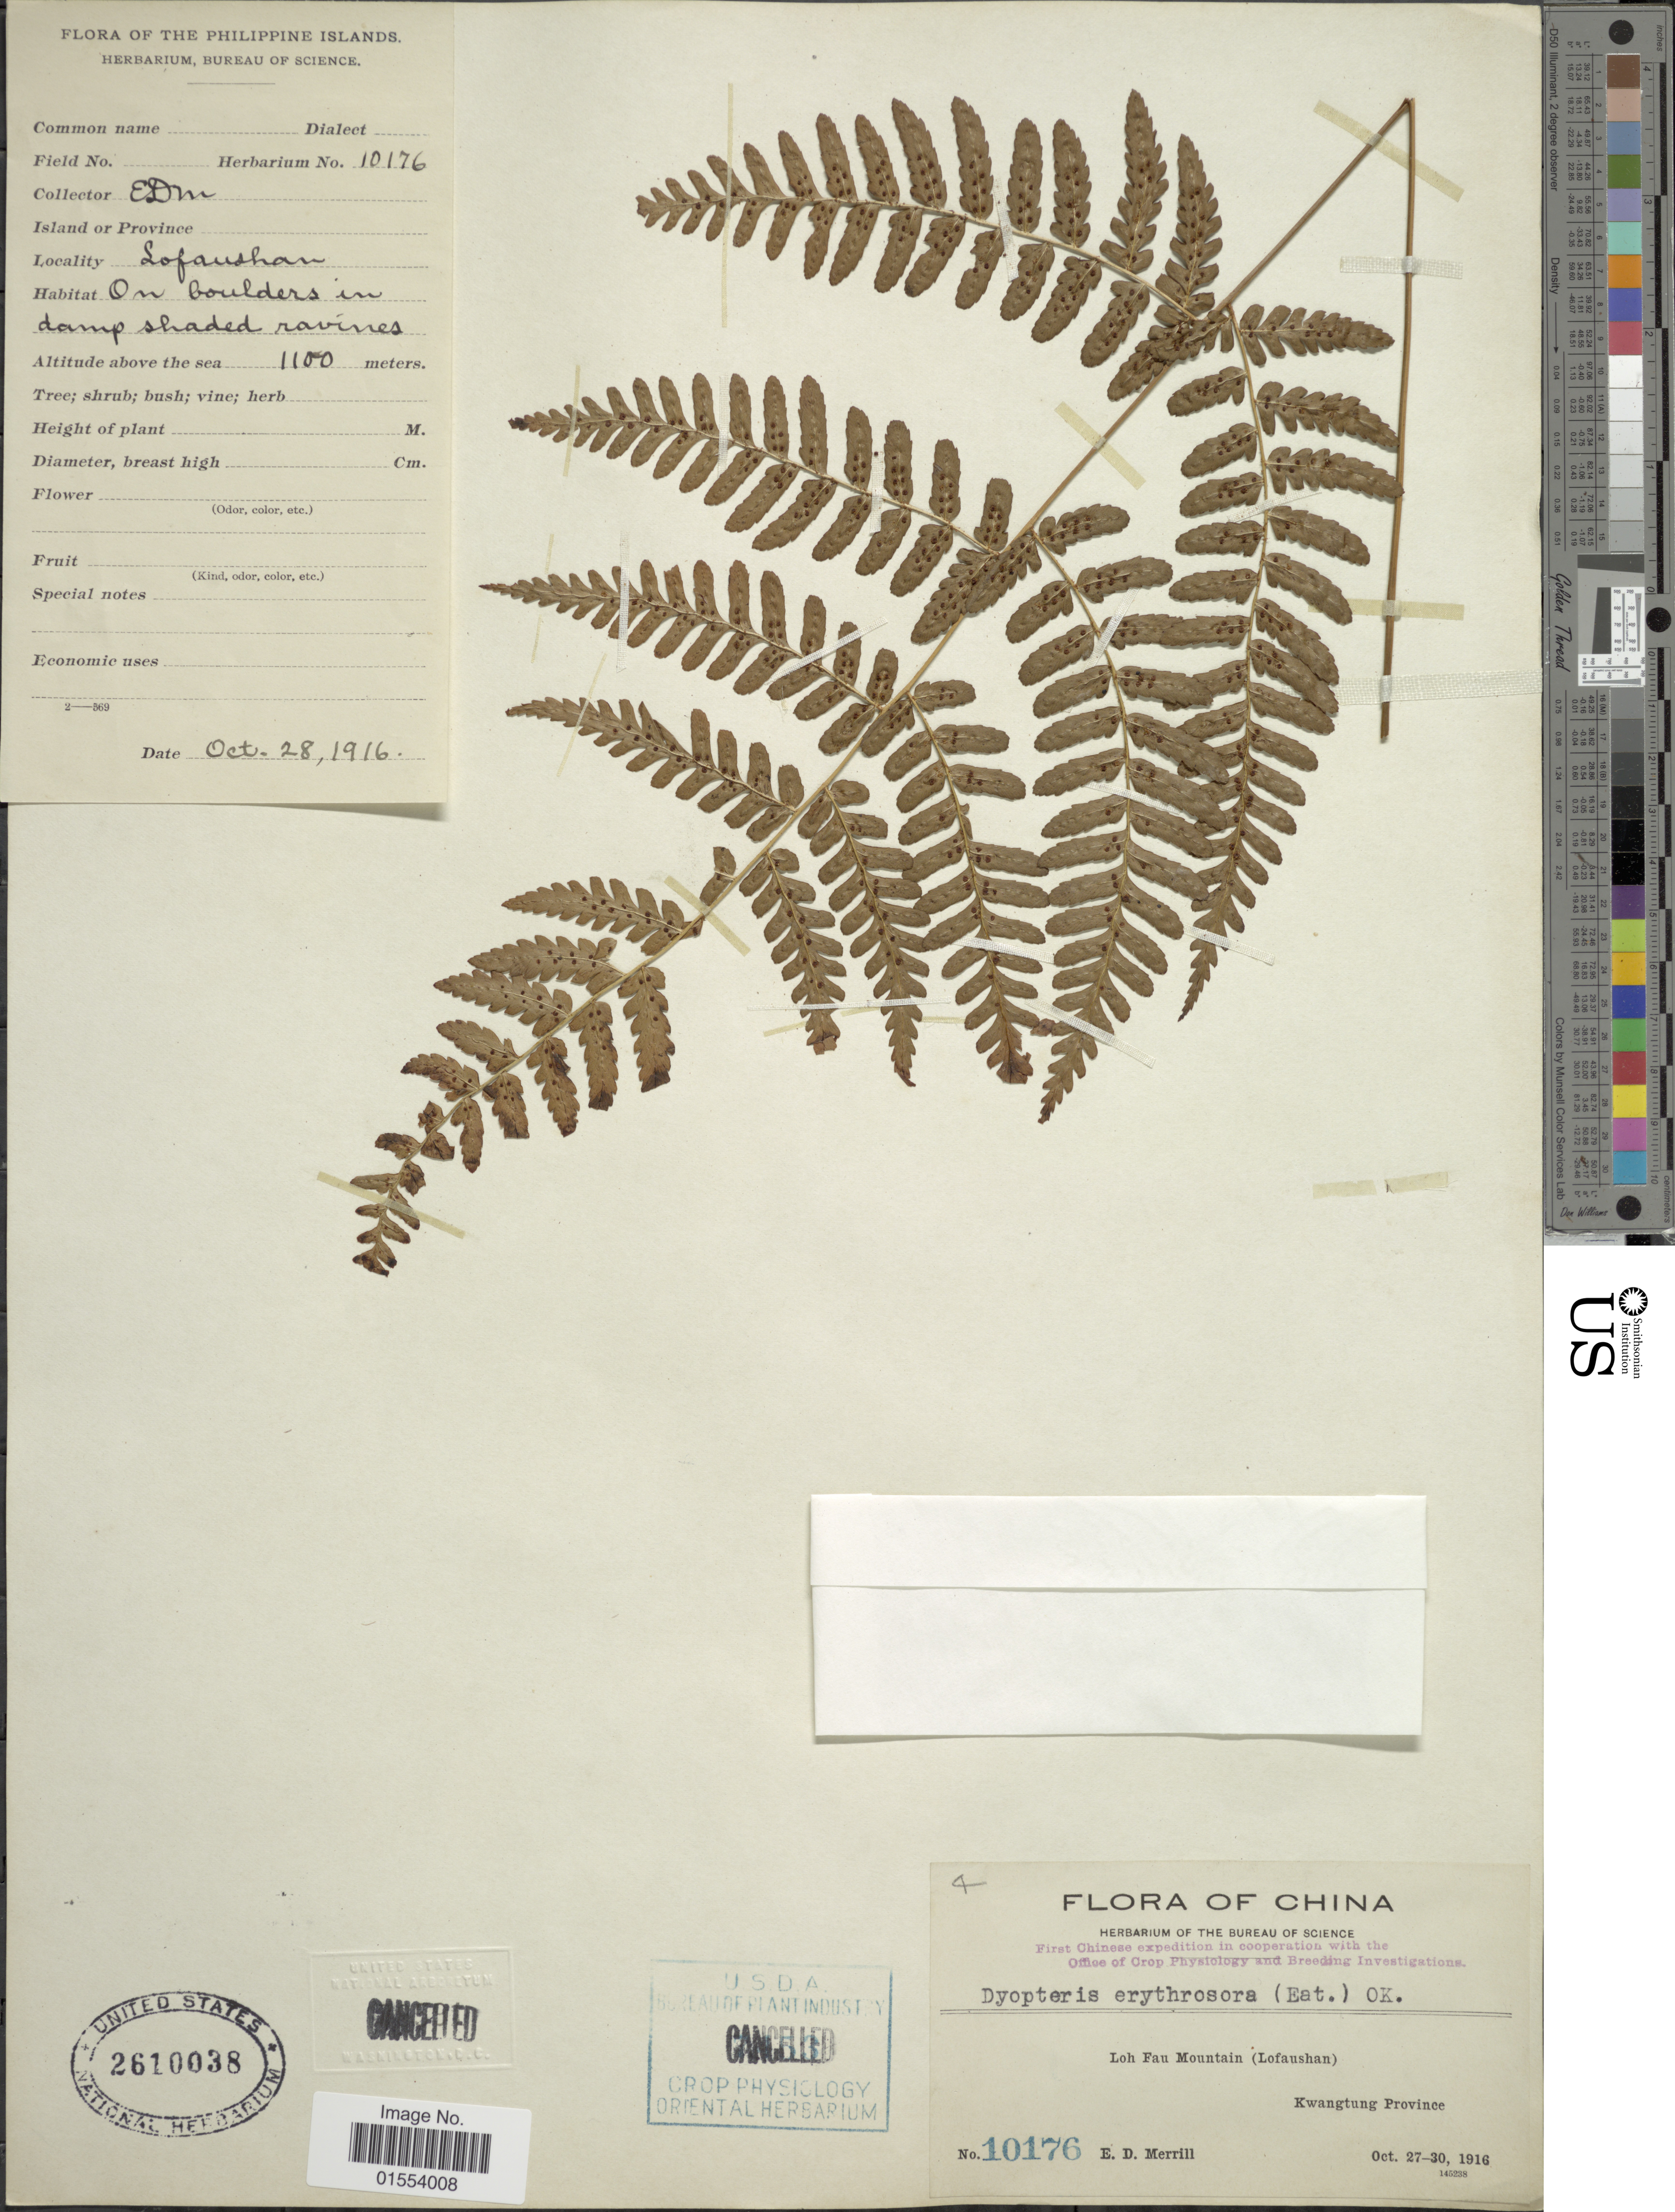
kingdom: Plantae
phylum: Tracheophyta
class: Polypodiopsida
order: Polypodiales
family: Dryopteridaceae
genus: Dryopteris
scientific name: Dryopteris erythrosora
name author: (D.C. Eaton) Kuntze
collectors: E. D. Merrill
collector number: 10176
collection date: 1916-10-28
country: China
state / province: Guangdong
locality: Loh Fau Mountains (Lofaushan), Kwangtung Province.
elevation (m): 1100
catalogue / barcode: US 2610038